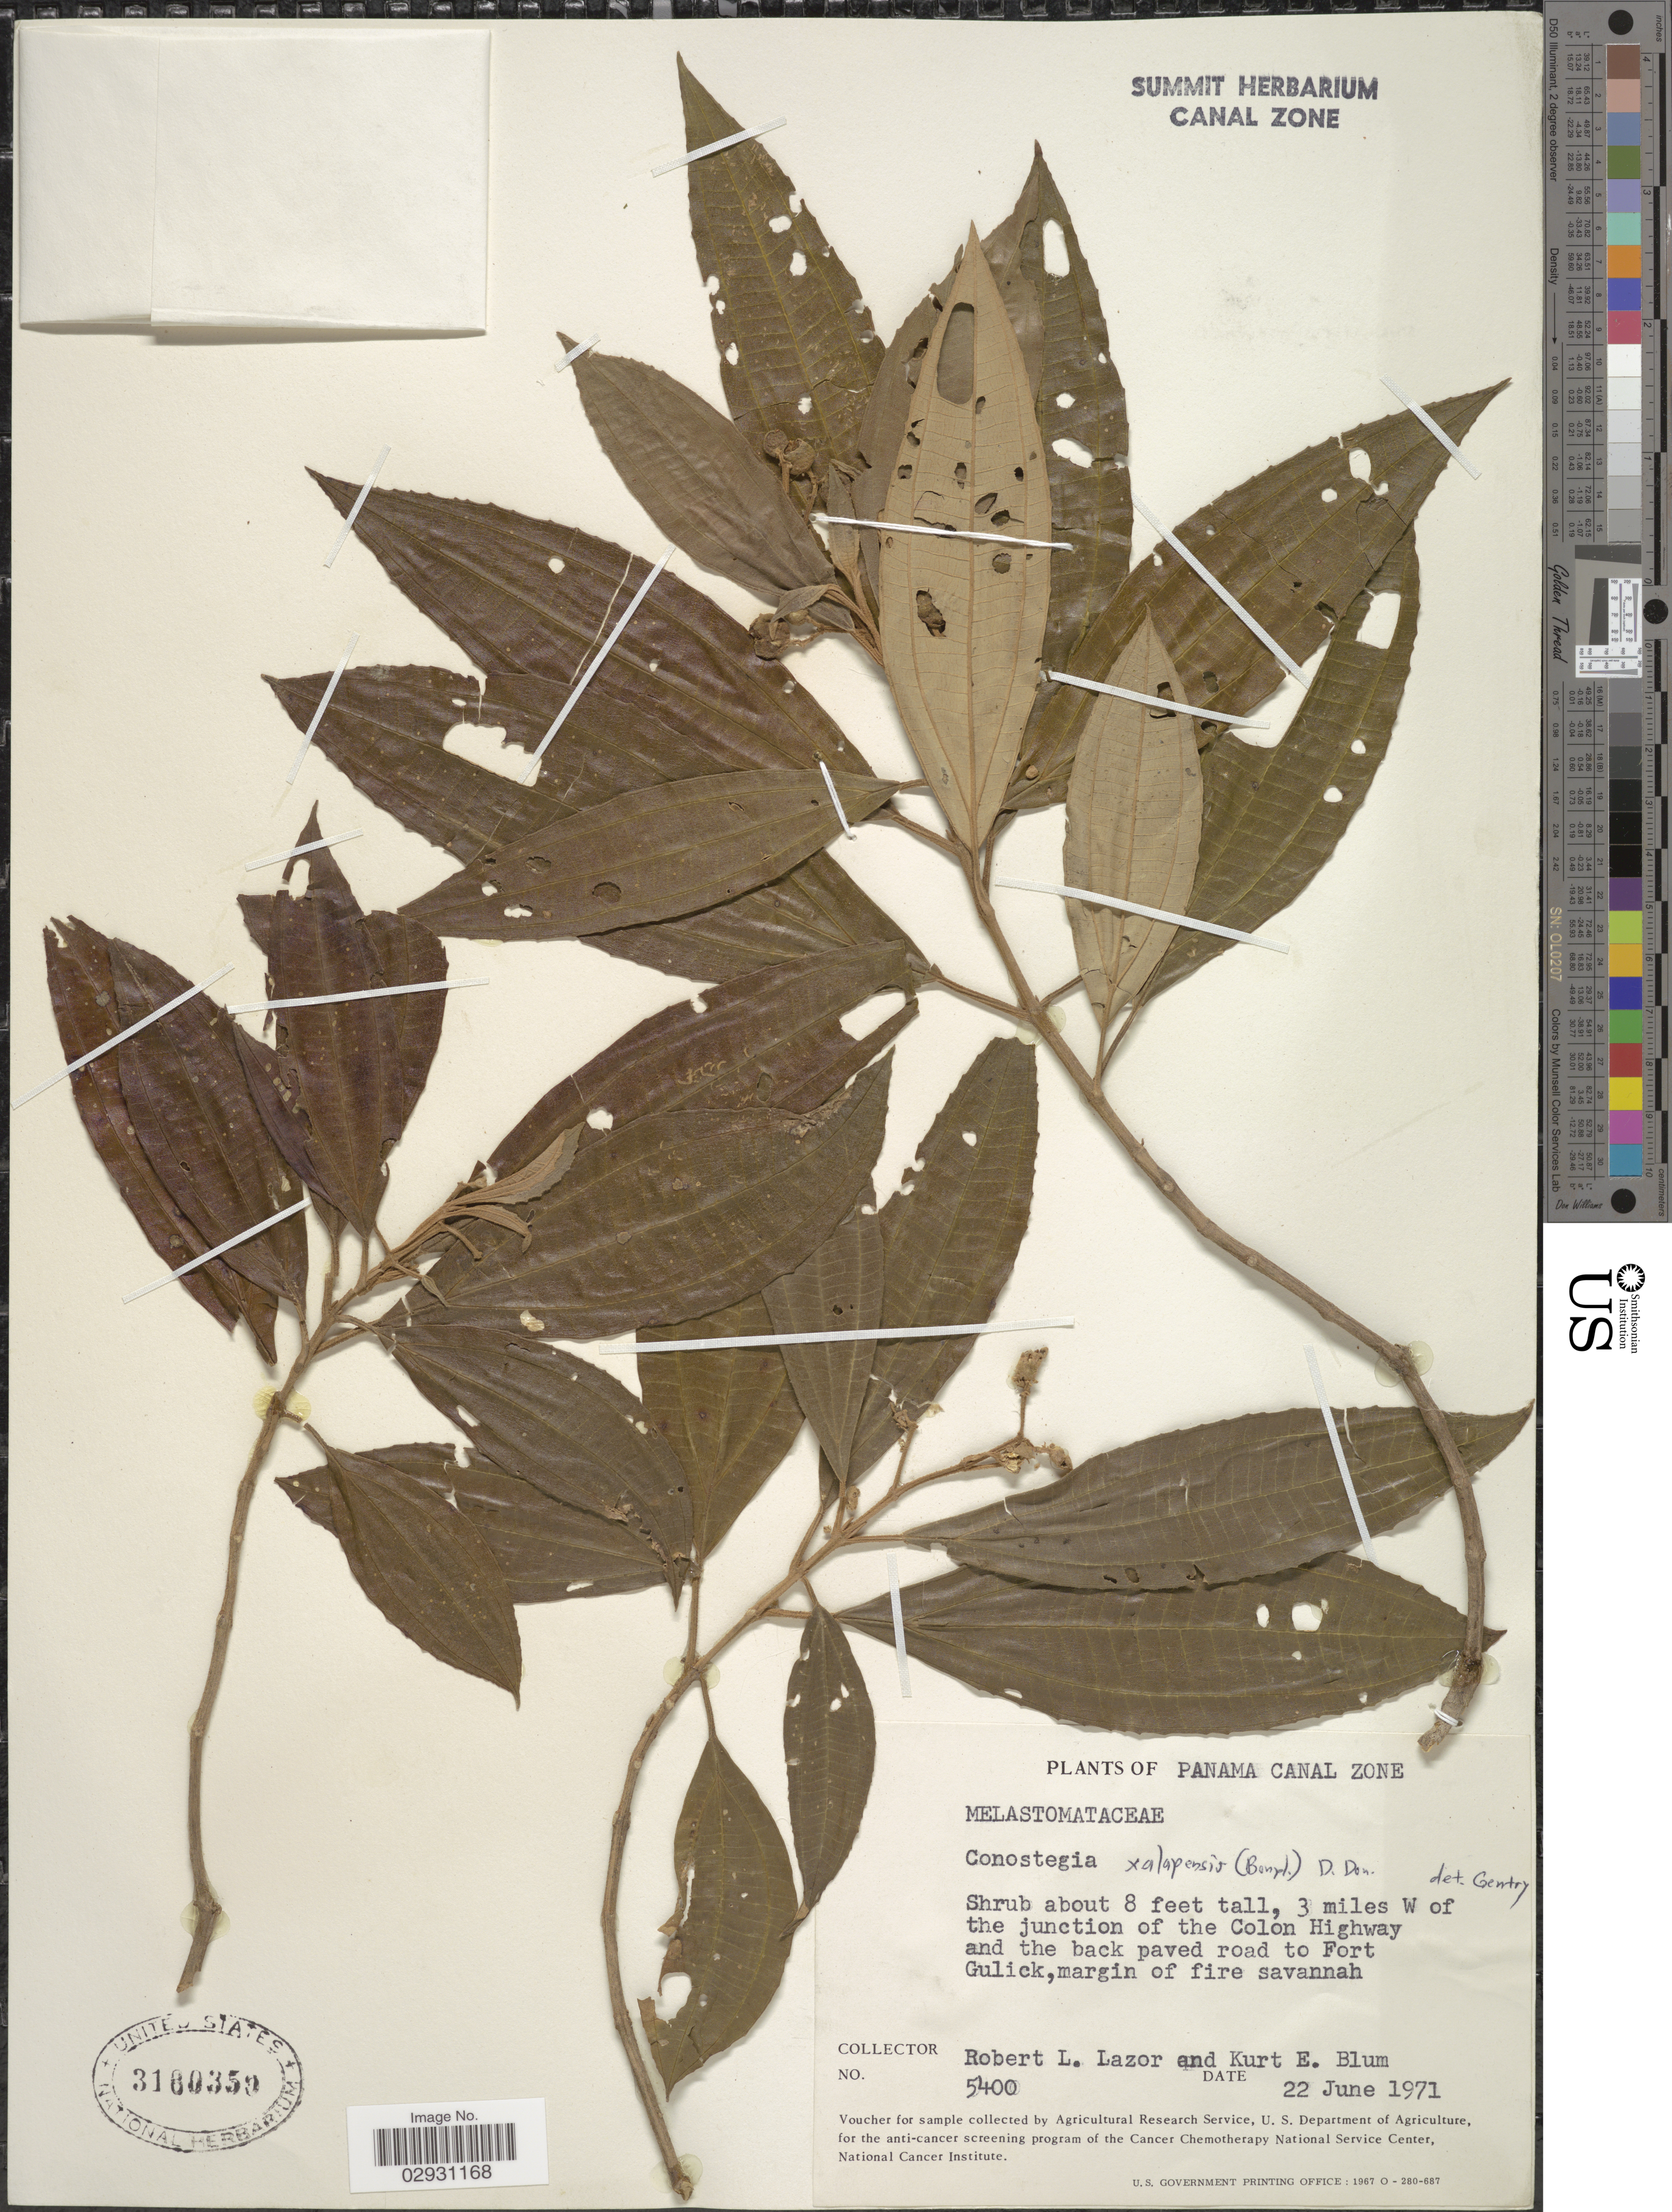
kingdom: Plantae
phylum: Tracheophyta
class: Magnoliopsida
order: Myrtales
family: Melastomataceae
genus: Conostegia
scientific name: Conostegia quadrangularis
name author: Schltdl. ex Steud.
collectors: R. L. Lazor & K. E. Blum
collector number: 5400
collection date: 1971-06-22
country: Panama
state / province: Colón / Panamá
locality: Panama Canal Zone. 3 miles W of the junction of the Colon Highway and the back paved road to Fort Gulick.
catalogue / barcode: US 3160350